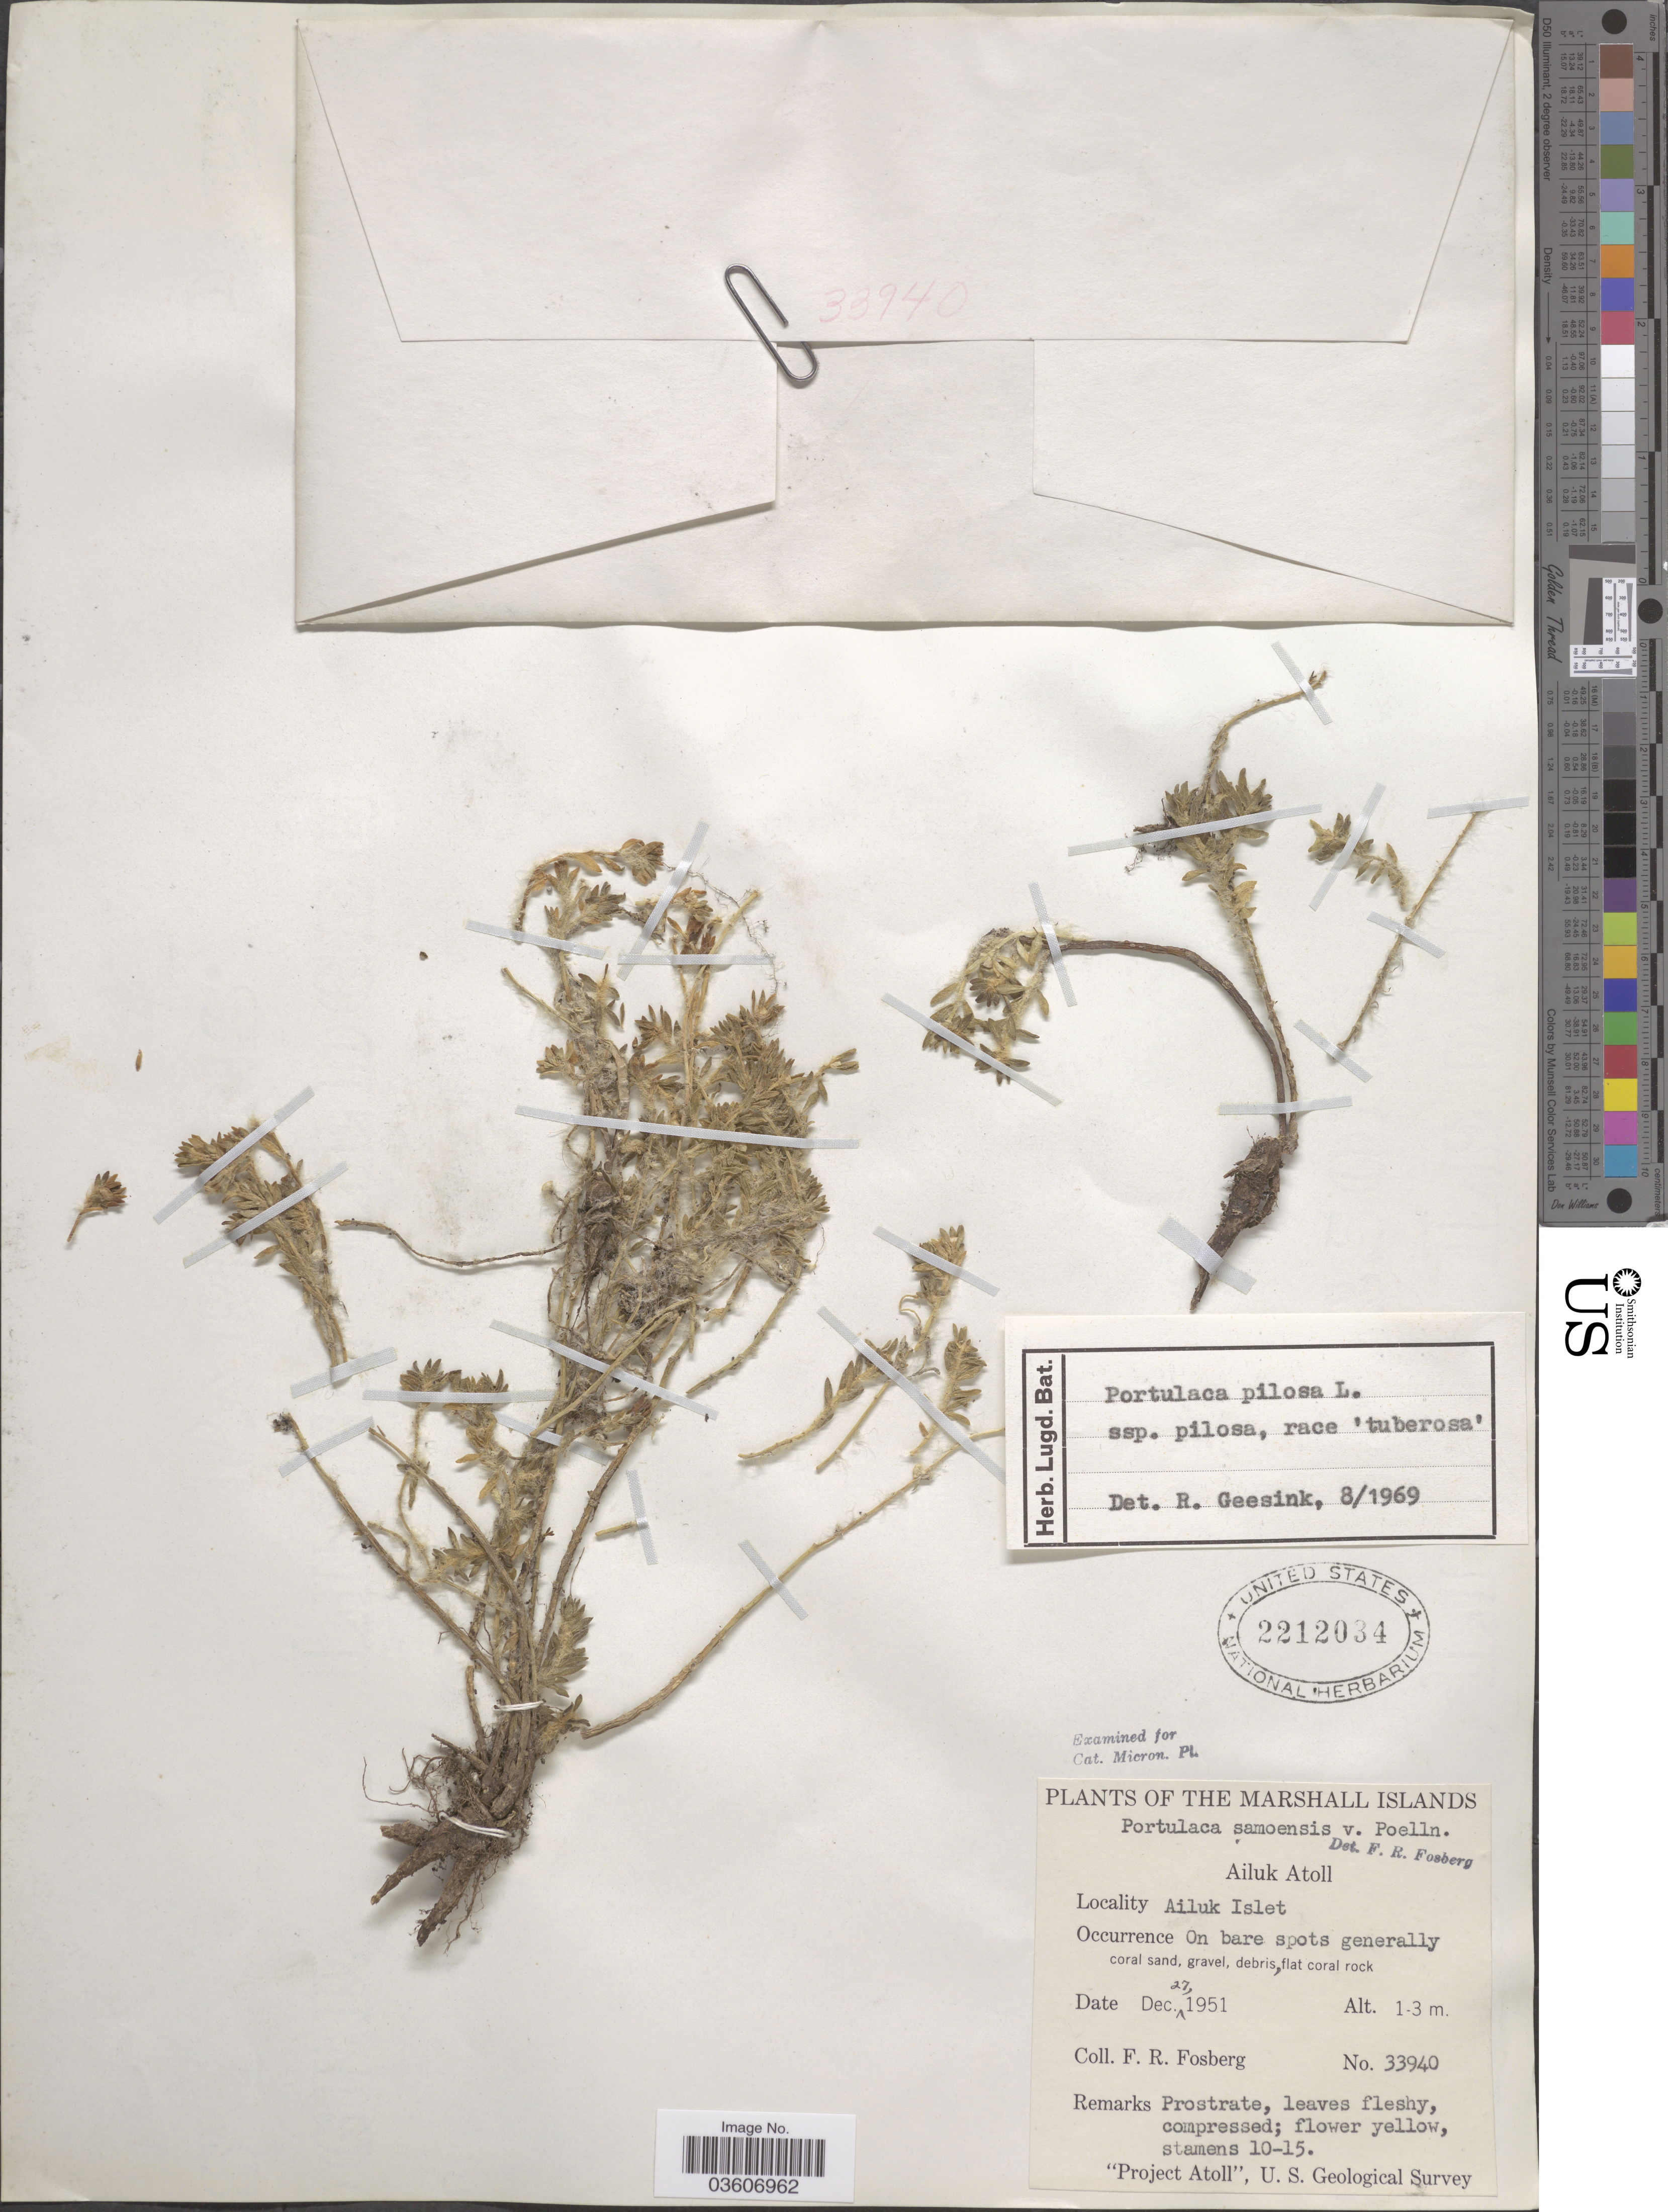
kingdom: Plantae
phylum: Tracheophyta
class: Magnoliopsida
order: Caryophyllales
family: Portulacaceae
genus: Portulaca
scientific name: Portulaca australis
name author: Endl.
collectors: F. R. Fosberg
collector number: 33940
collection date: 1951-12-27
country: Marshall Islands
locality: Ailuk Atoll. Ailuk Islet.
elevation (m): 1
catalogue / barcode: US 2212034